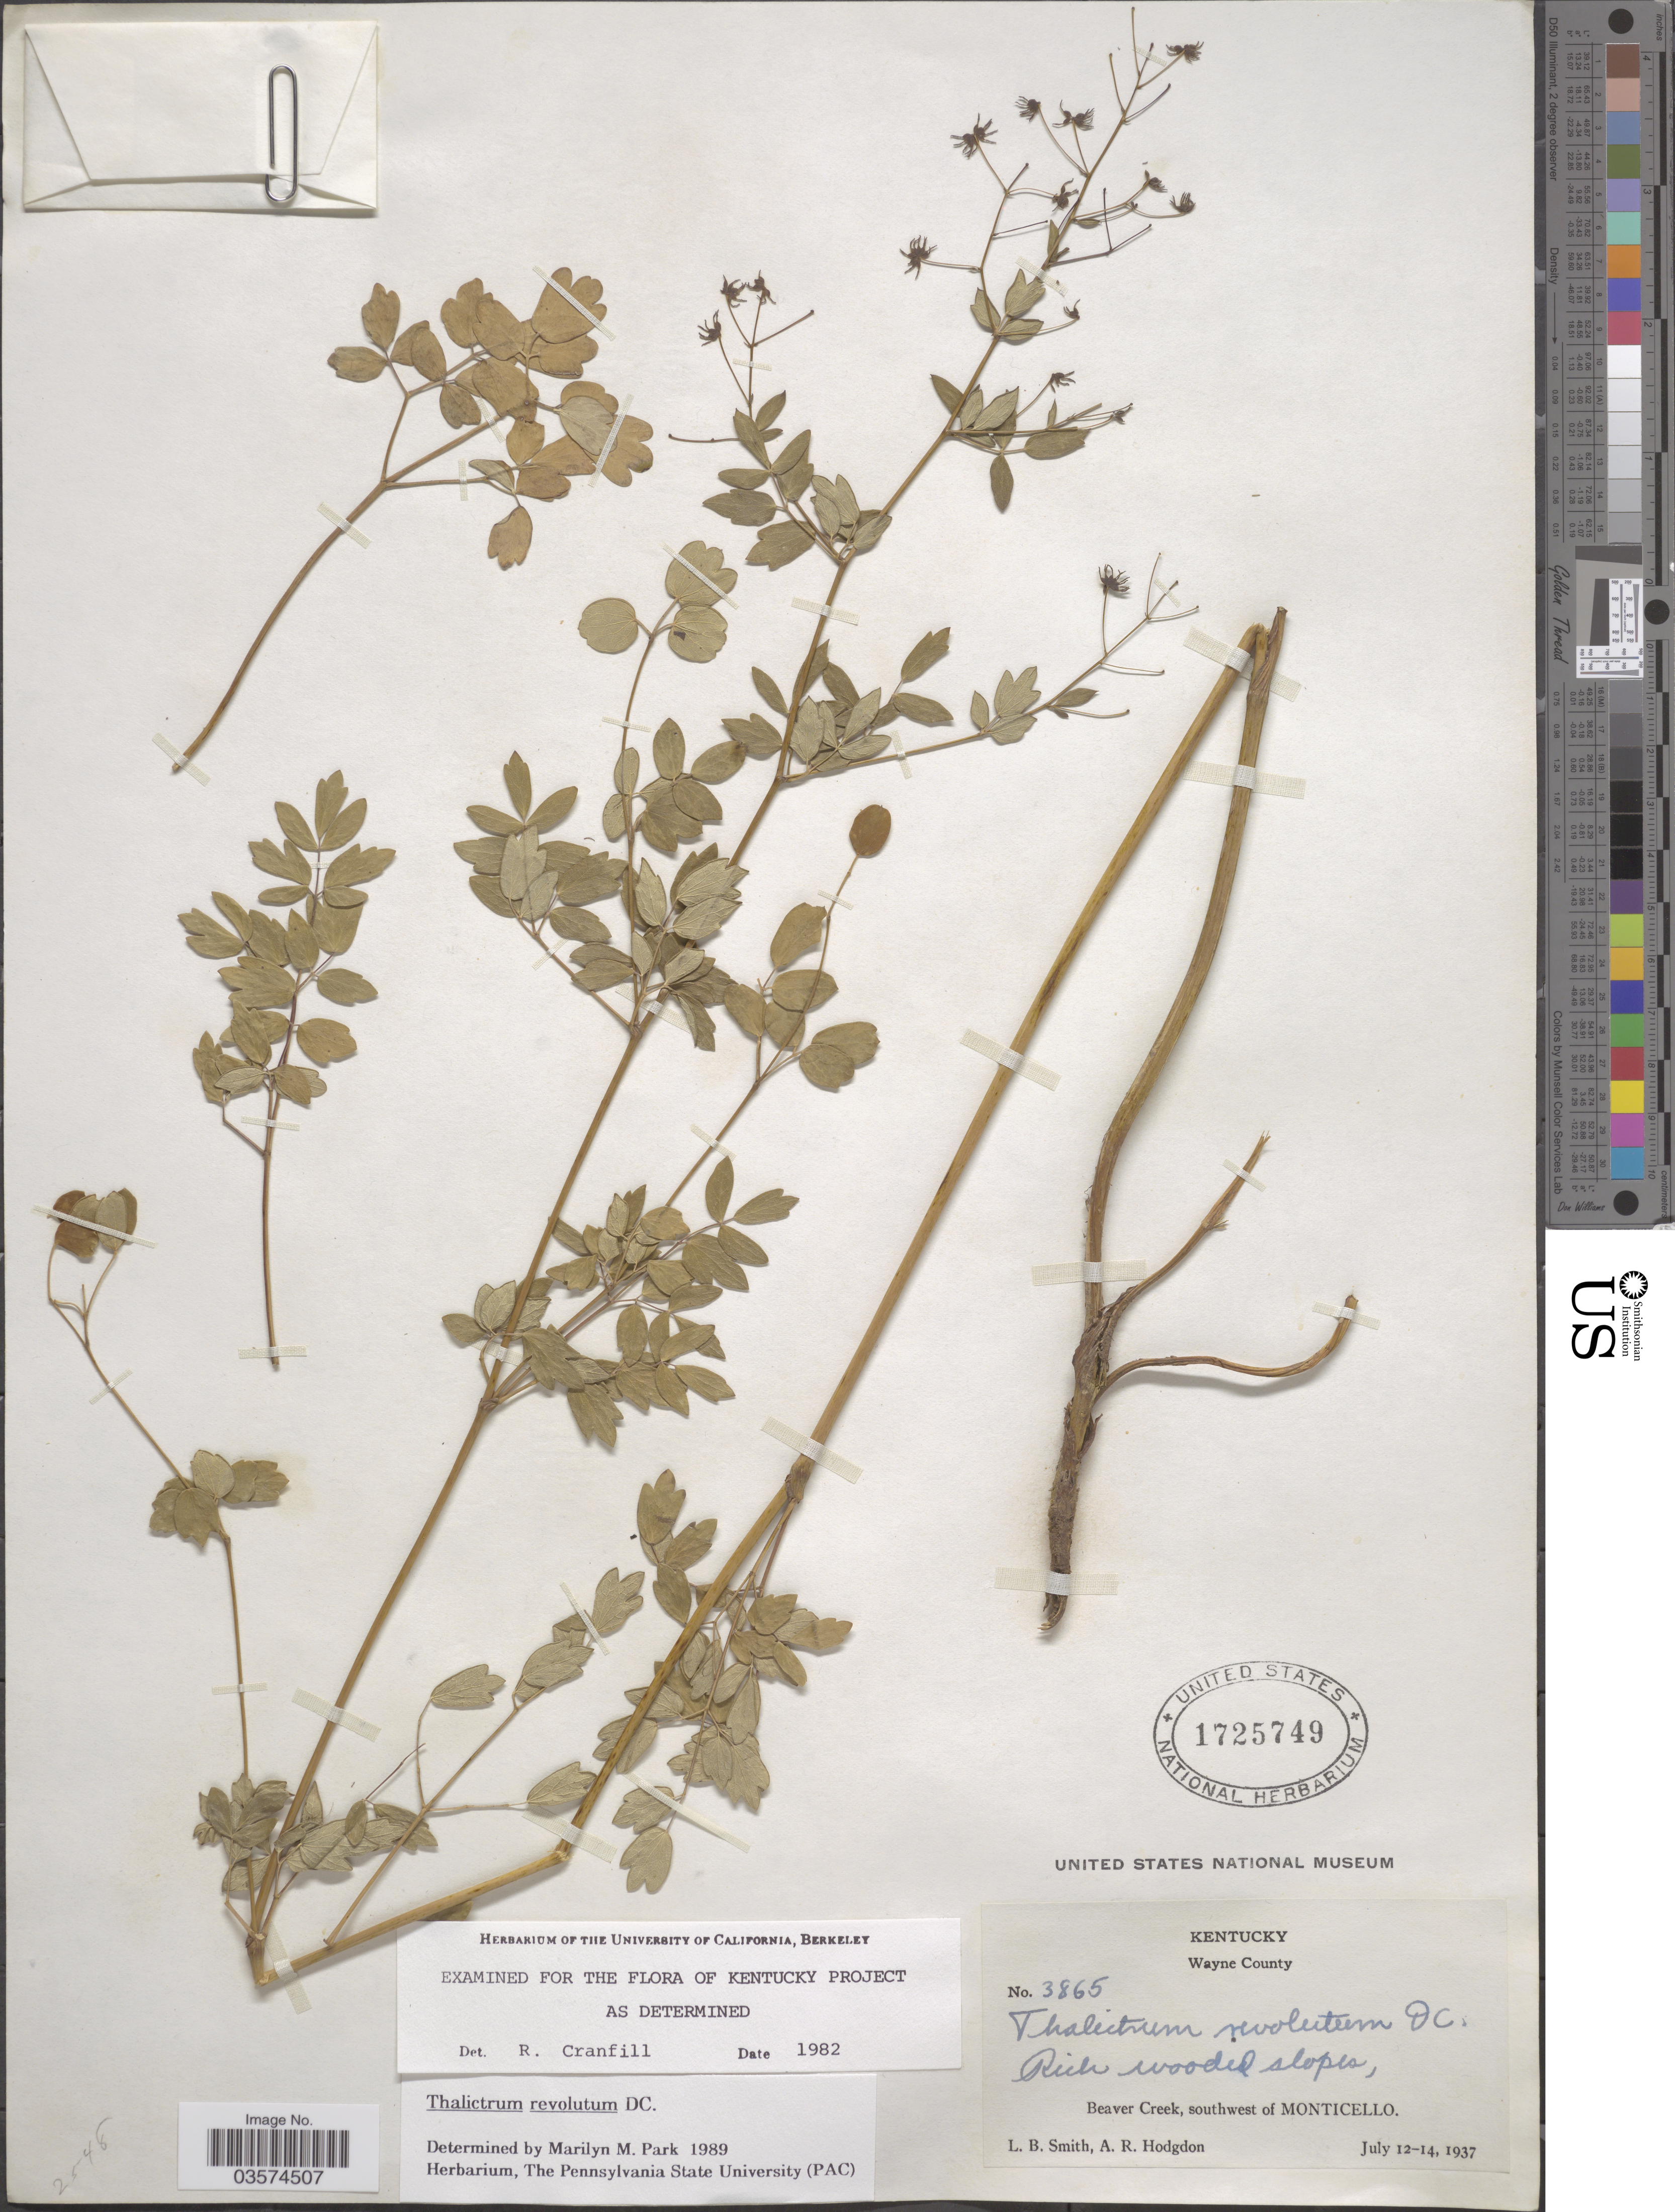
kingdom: Plantae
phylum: Tracheophyta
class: Magnoliopsida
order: Ranunculales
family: Ranunculaceae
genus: Thalictrum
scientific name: Thalictrum amphibolum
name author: Greene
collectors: L. Smith & A. R. Hodgdon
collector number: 3865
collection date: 1937-07-12/1937-07-14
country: United States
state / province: Kentucky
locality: Wayne County. Beaver Creek, southwest of Monticello.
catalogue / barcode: US 1725749